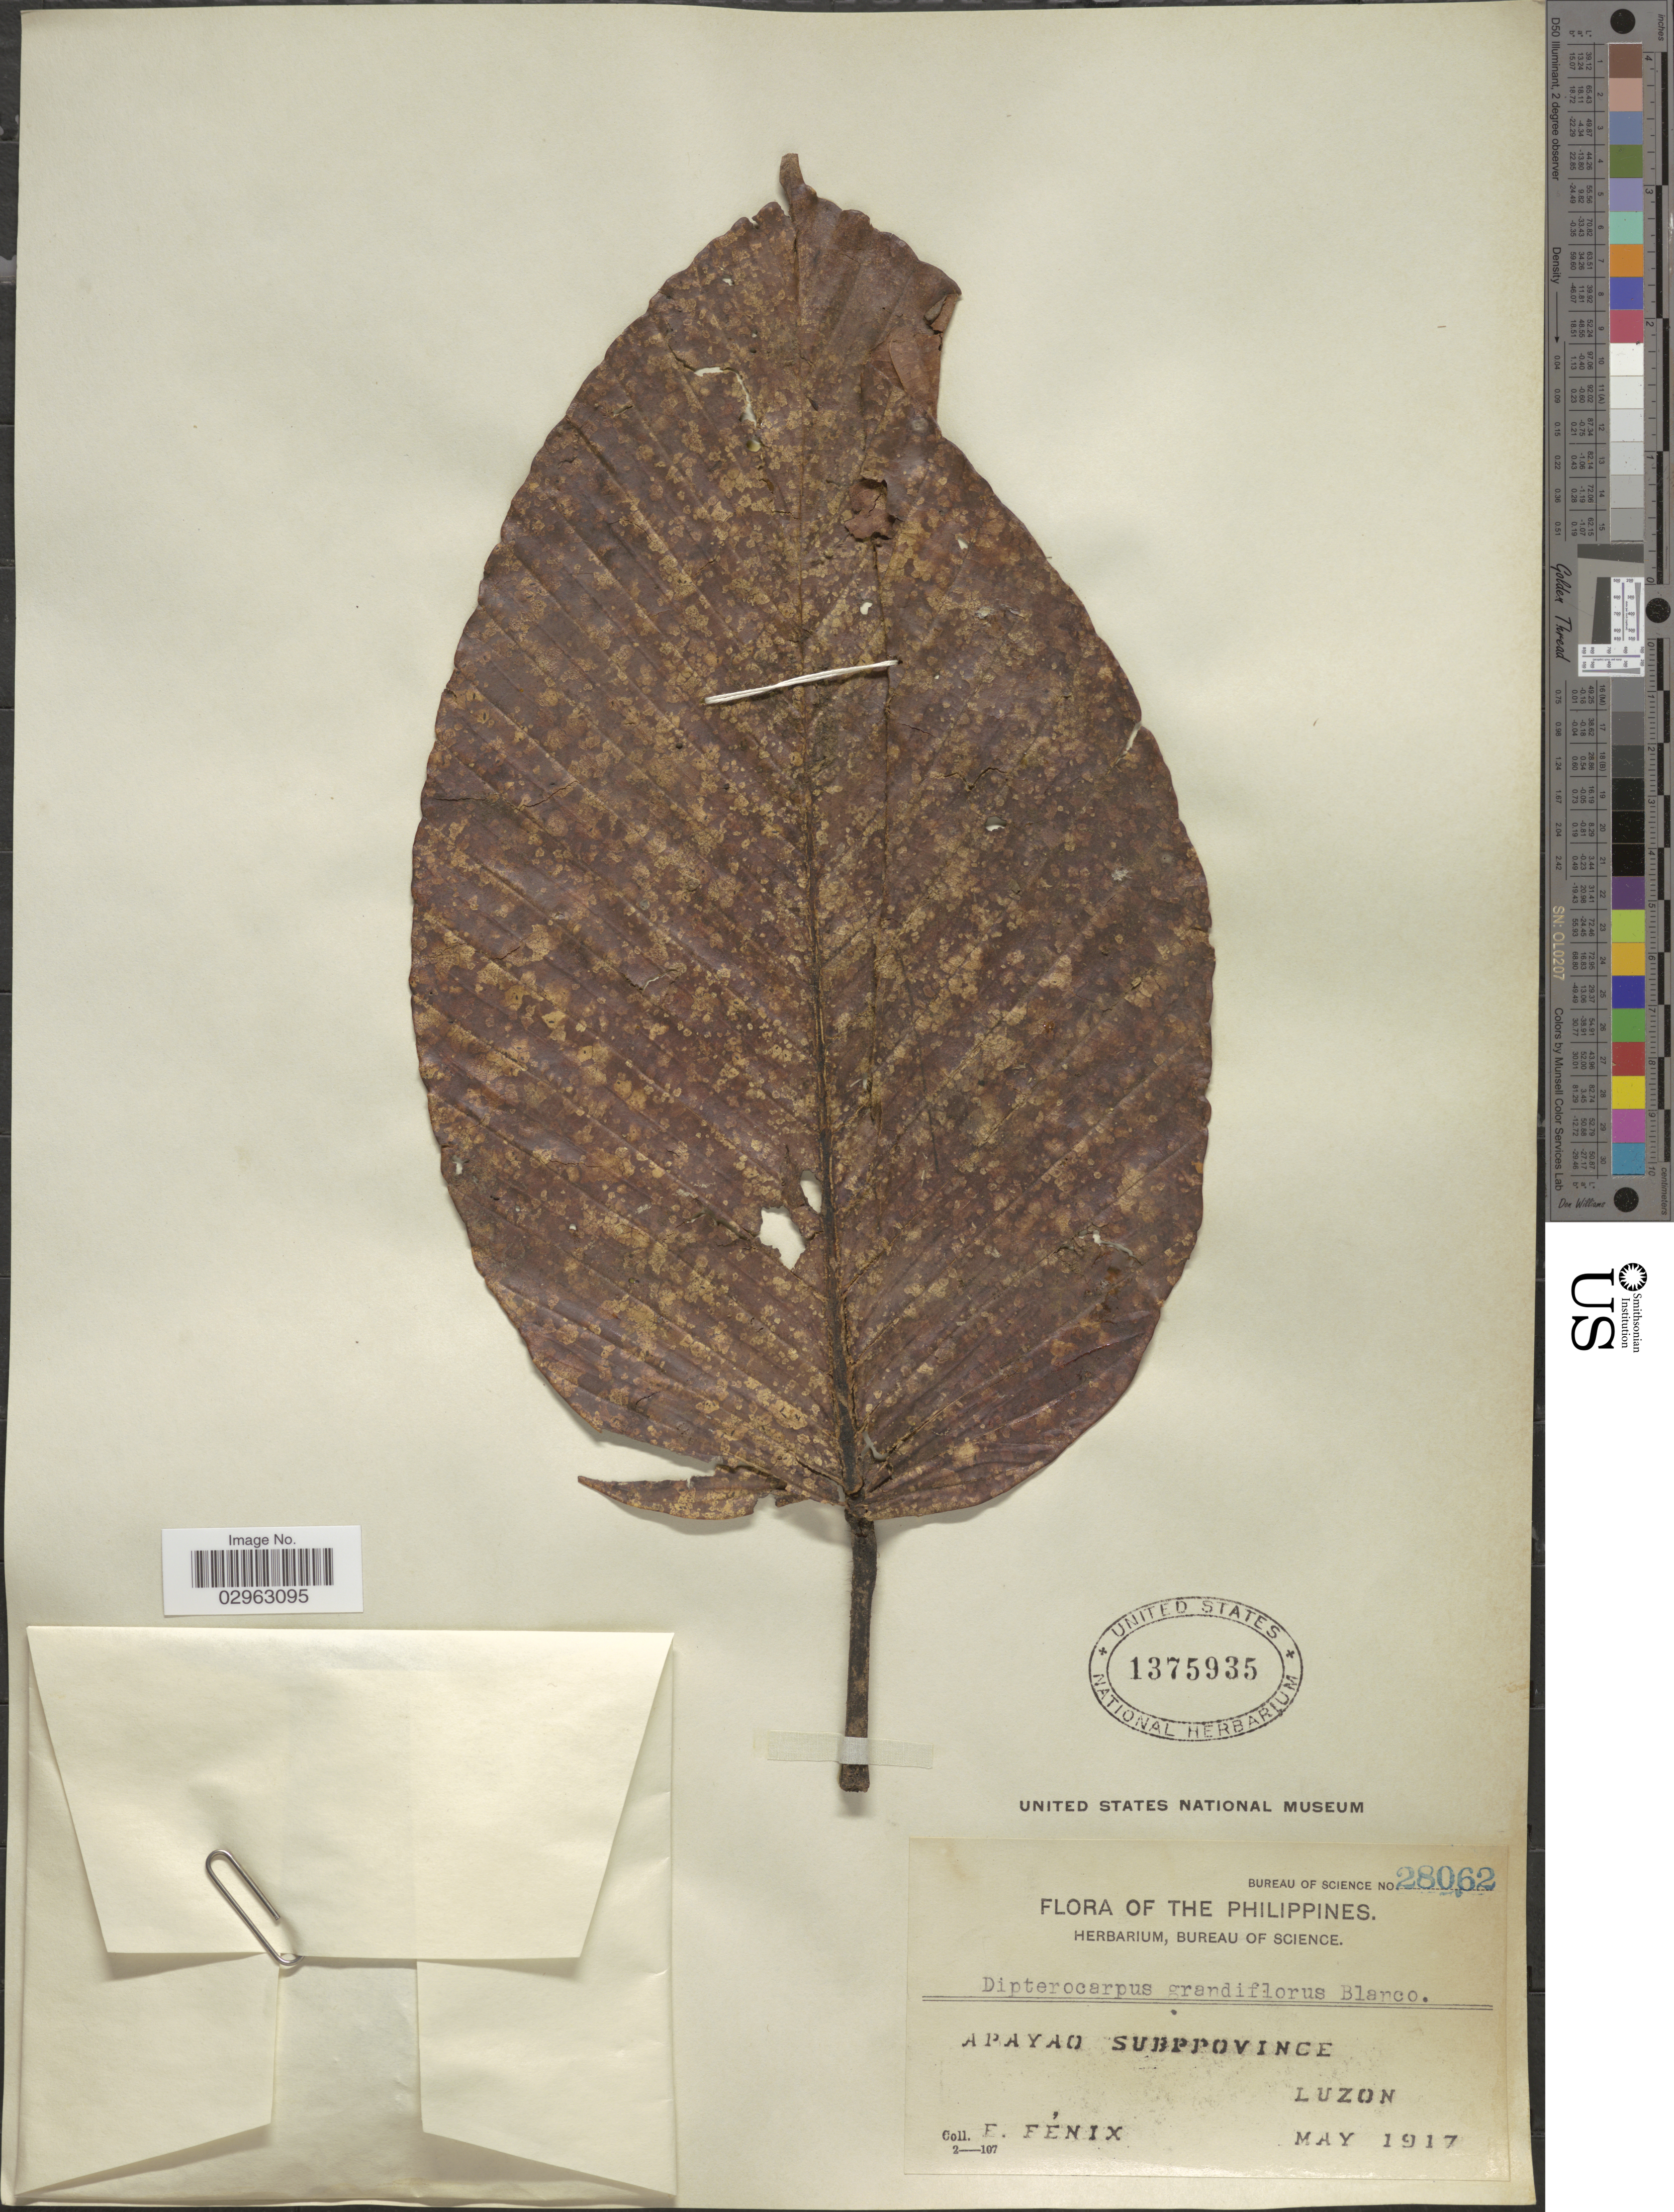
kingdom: Plantae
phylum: Tracheophyta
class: Magnoliopsida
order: Malvales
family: Dipterocarpaceae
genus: Dipterocarpus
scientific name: Dipterocarpus grandiflorus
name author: (Blanco) Blanco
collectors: E. Fénix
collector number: Bureau of Science 28062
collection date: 1917-05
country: Philippines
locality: Apayao Subprovince, Luzon.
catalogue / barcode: US 1375935